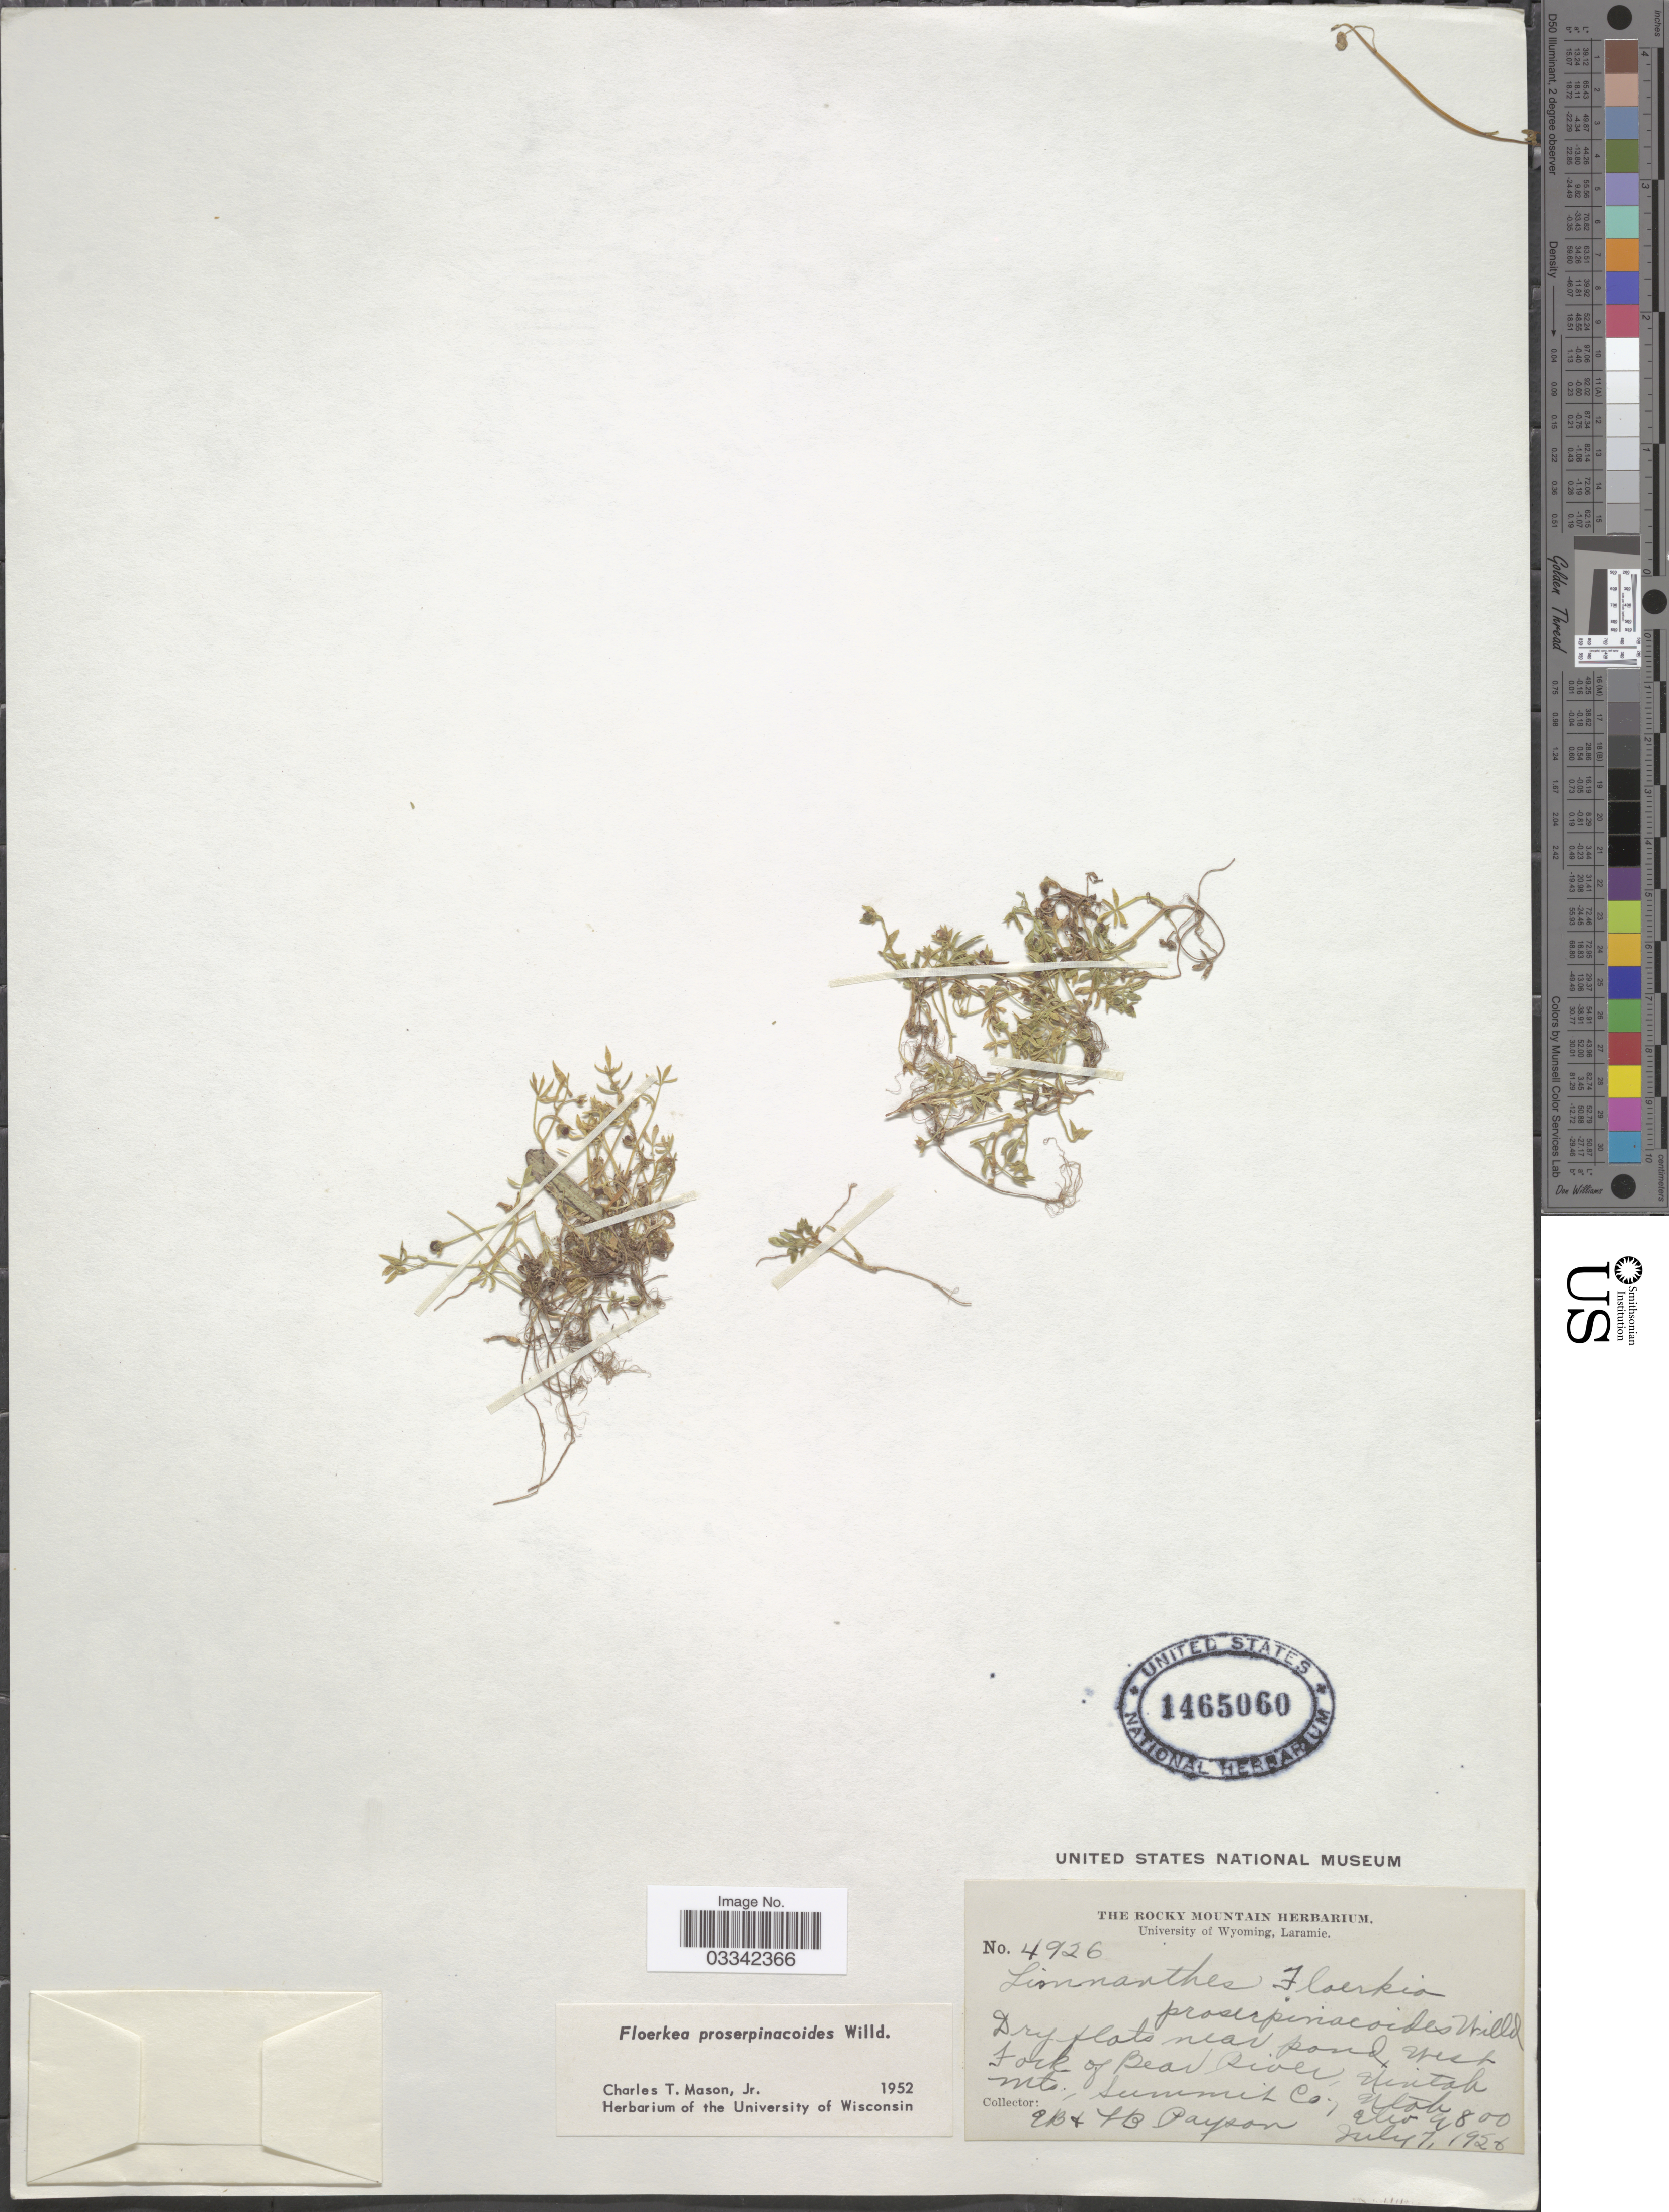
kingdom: Plantae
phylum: Tracheophyta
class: Magnoliopsida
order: Brassicales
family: Limnanthaceae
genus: Floerkea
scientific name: Floerkea proserpinacoides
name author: Willd.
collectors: E. B. Payson & L. Payson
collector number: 4926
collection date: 1926-07-07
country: United States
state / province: Utah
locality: Fork of Bear River, Uintah Mts., Summit Co.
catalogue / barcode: US 1465060